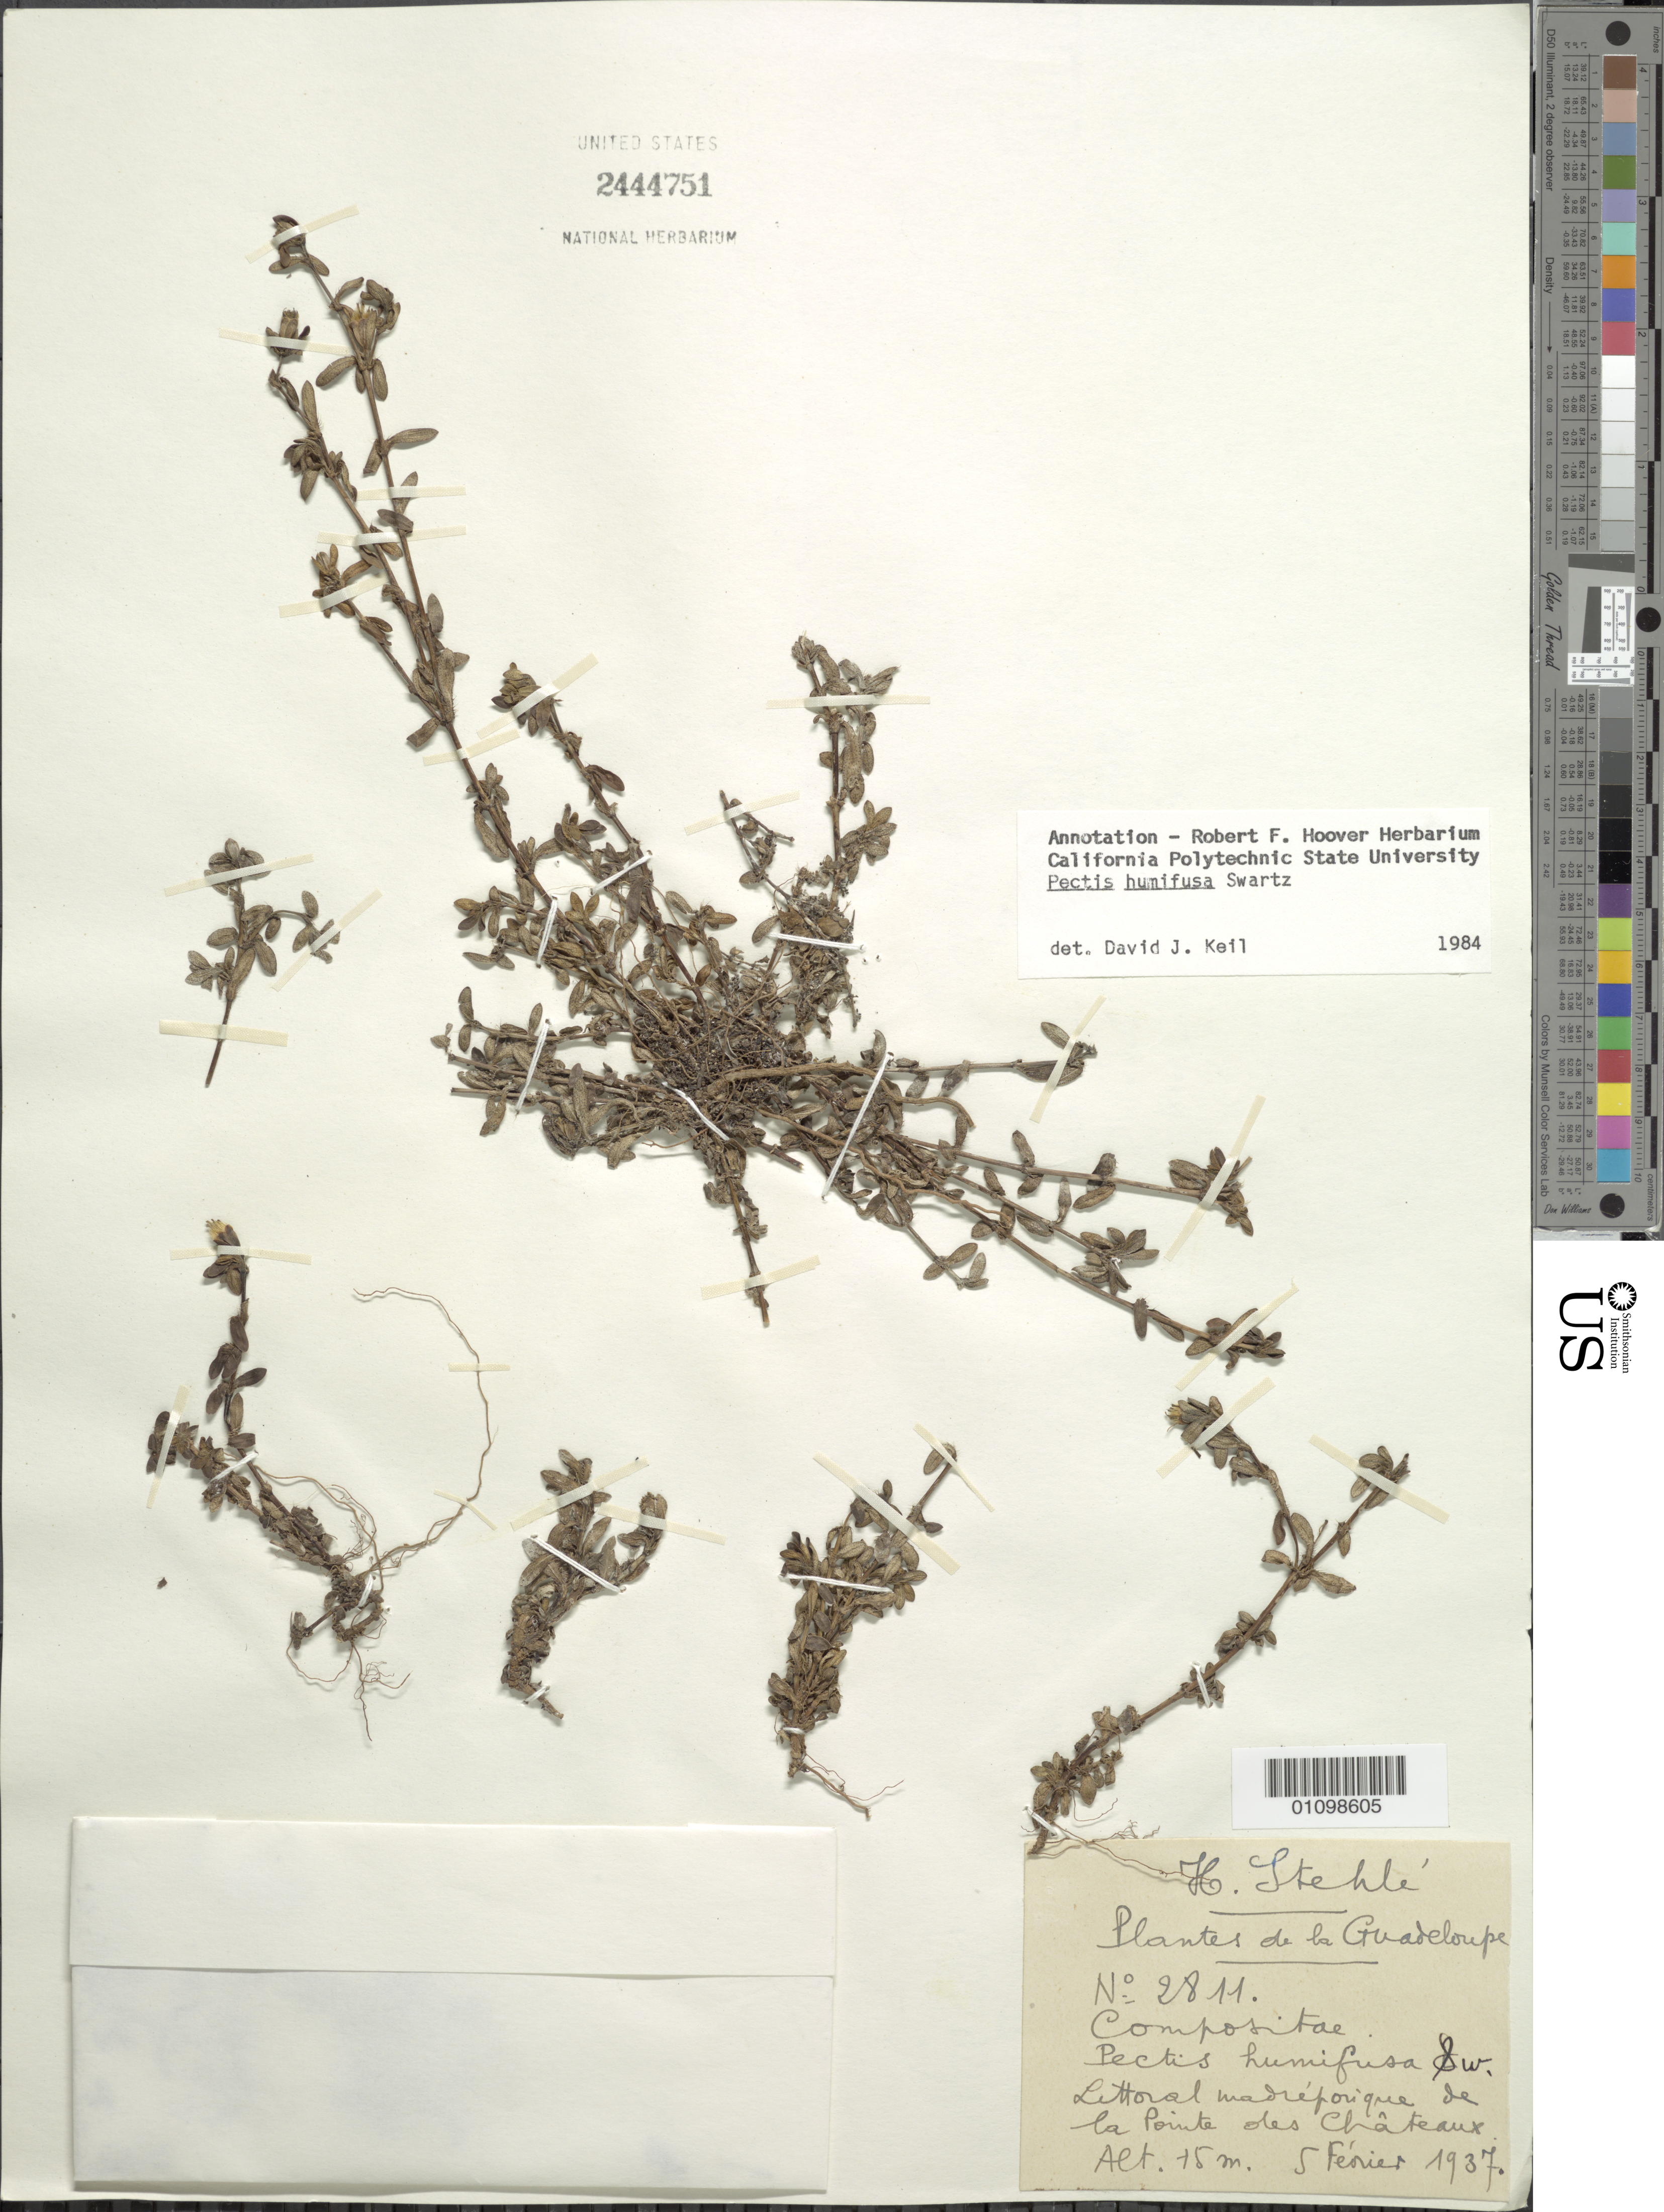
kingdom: Plantae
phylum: Tracheophyta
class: Magnoliopsida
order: Asterales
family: Asteraceae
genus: Pectis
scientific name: Pectis humifusa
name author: Sw.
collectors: H. Stehlé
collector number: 2811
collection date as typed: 02 Feb 1937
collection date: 1937-02-02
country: Guadeloupe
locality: Littoral madreforique de la Pointe des Chateaux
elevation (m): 15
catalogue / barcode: US 2444751